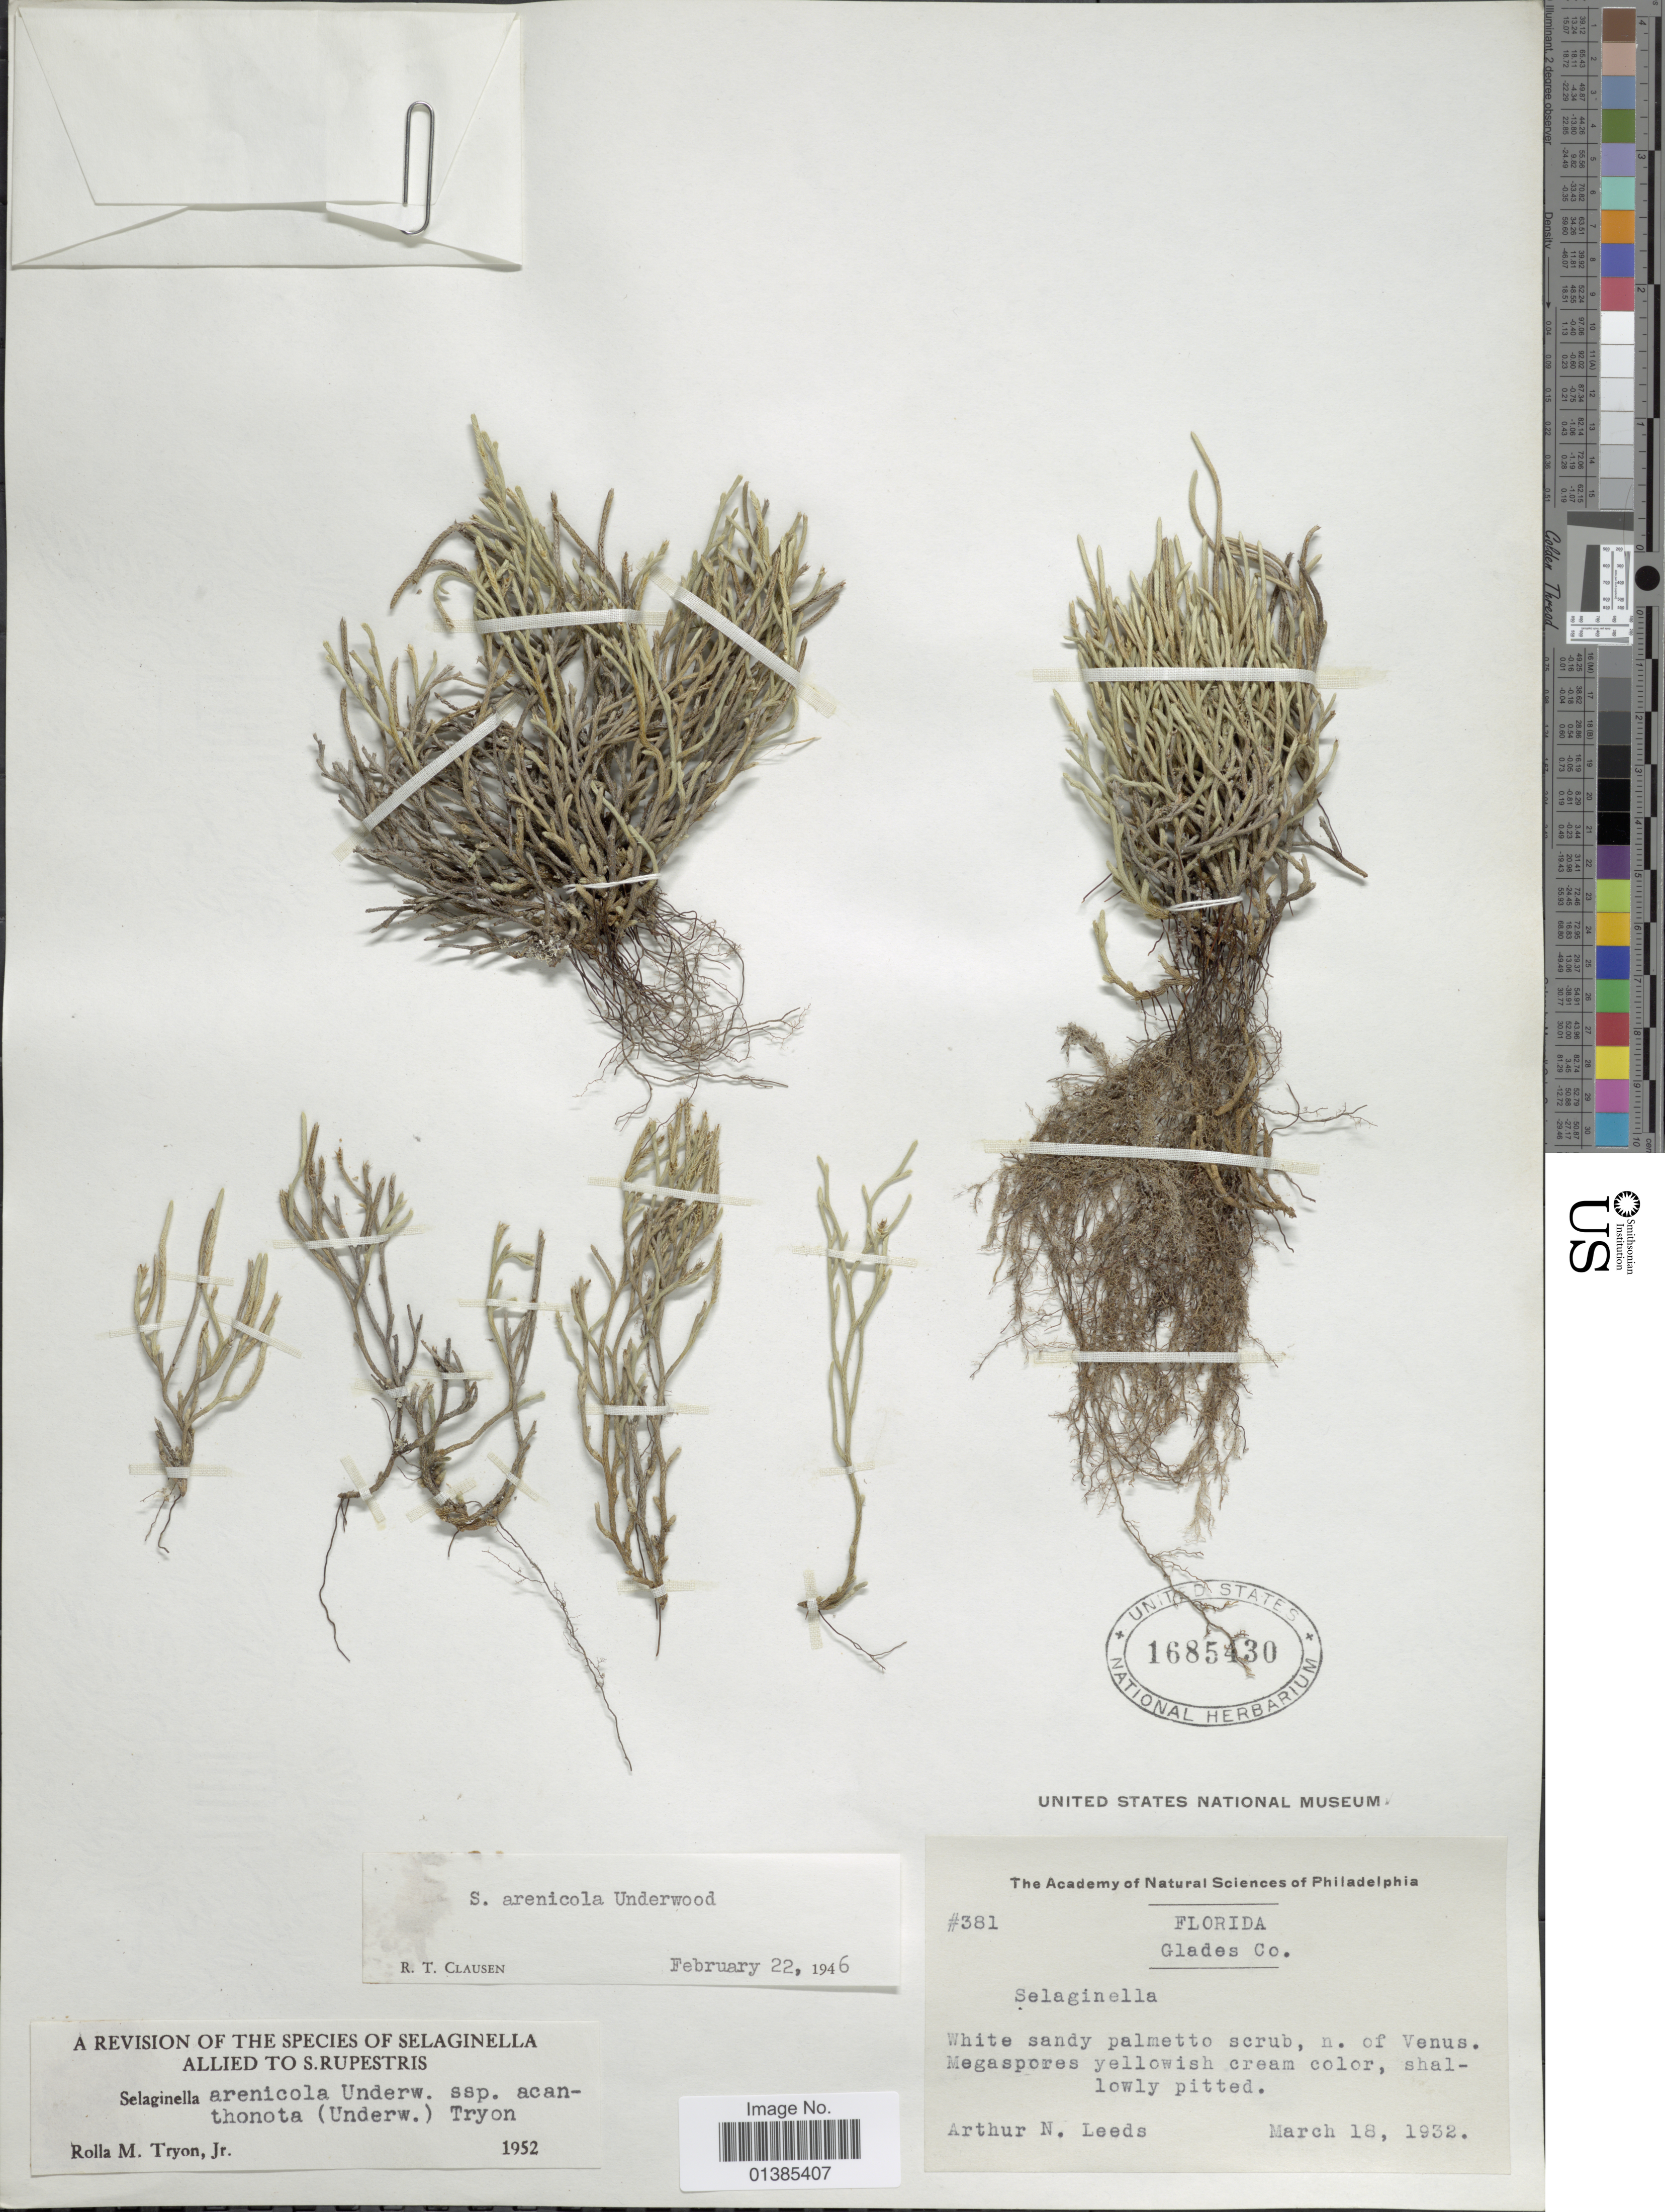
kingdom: Plantae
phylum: Tracheophyta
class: Lycopodiopsida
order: Selaginellales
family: Selaginellaceae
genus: Selaginella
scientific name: Selaginella arenicola subsp. acanthonota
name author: (Underw.) R.M. Tryon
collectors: A. N. Leeds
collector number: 381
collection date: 1932-03-18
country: United States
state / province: Florida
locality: Glades Co. N. of Venus.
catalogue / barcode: US 1685430